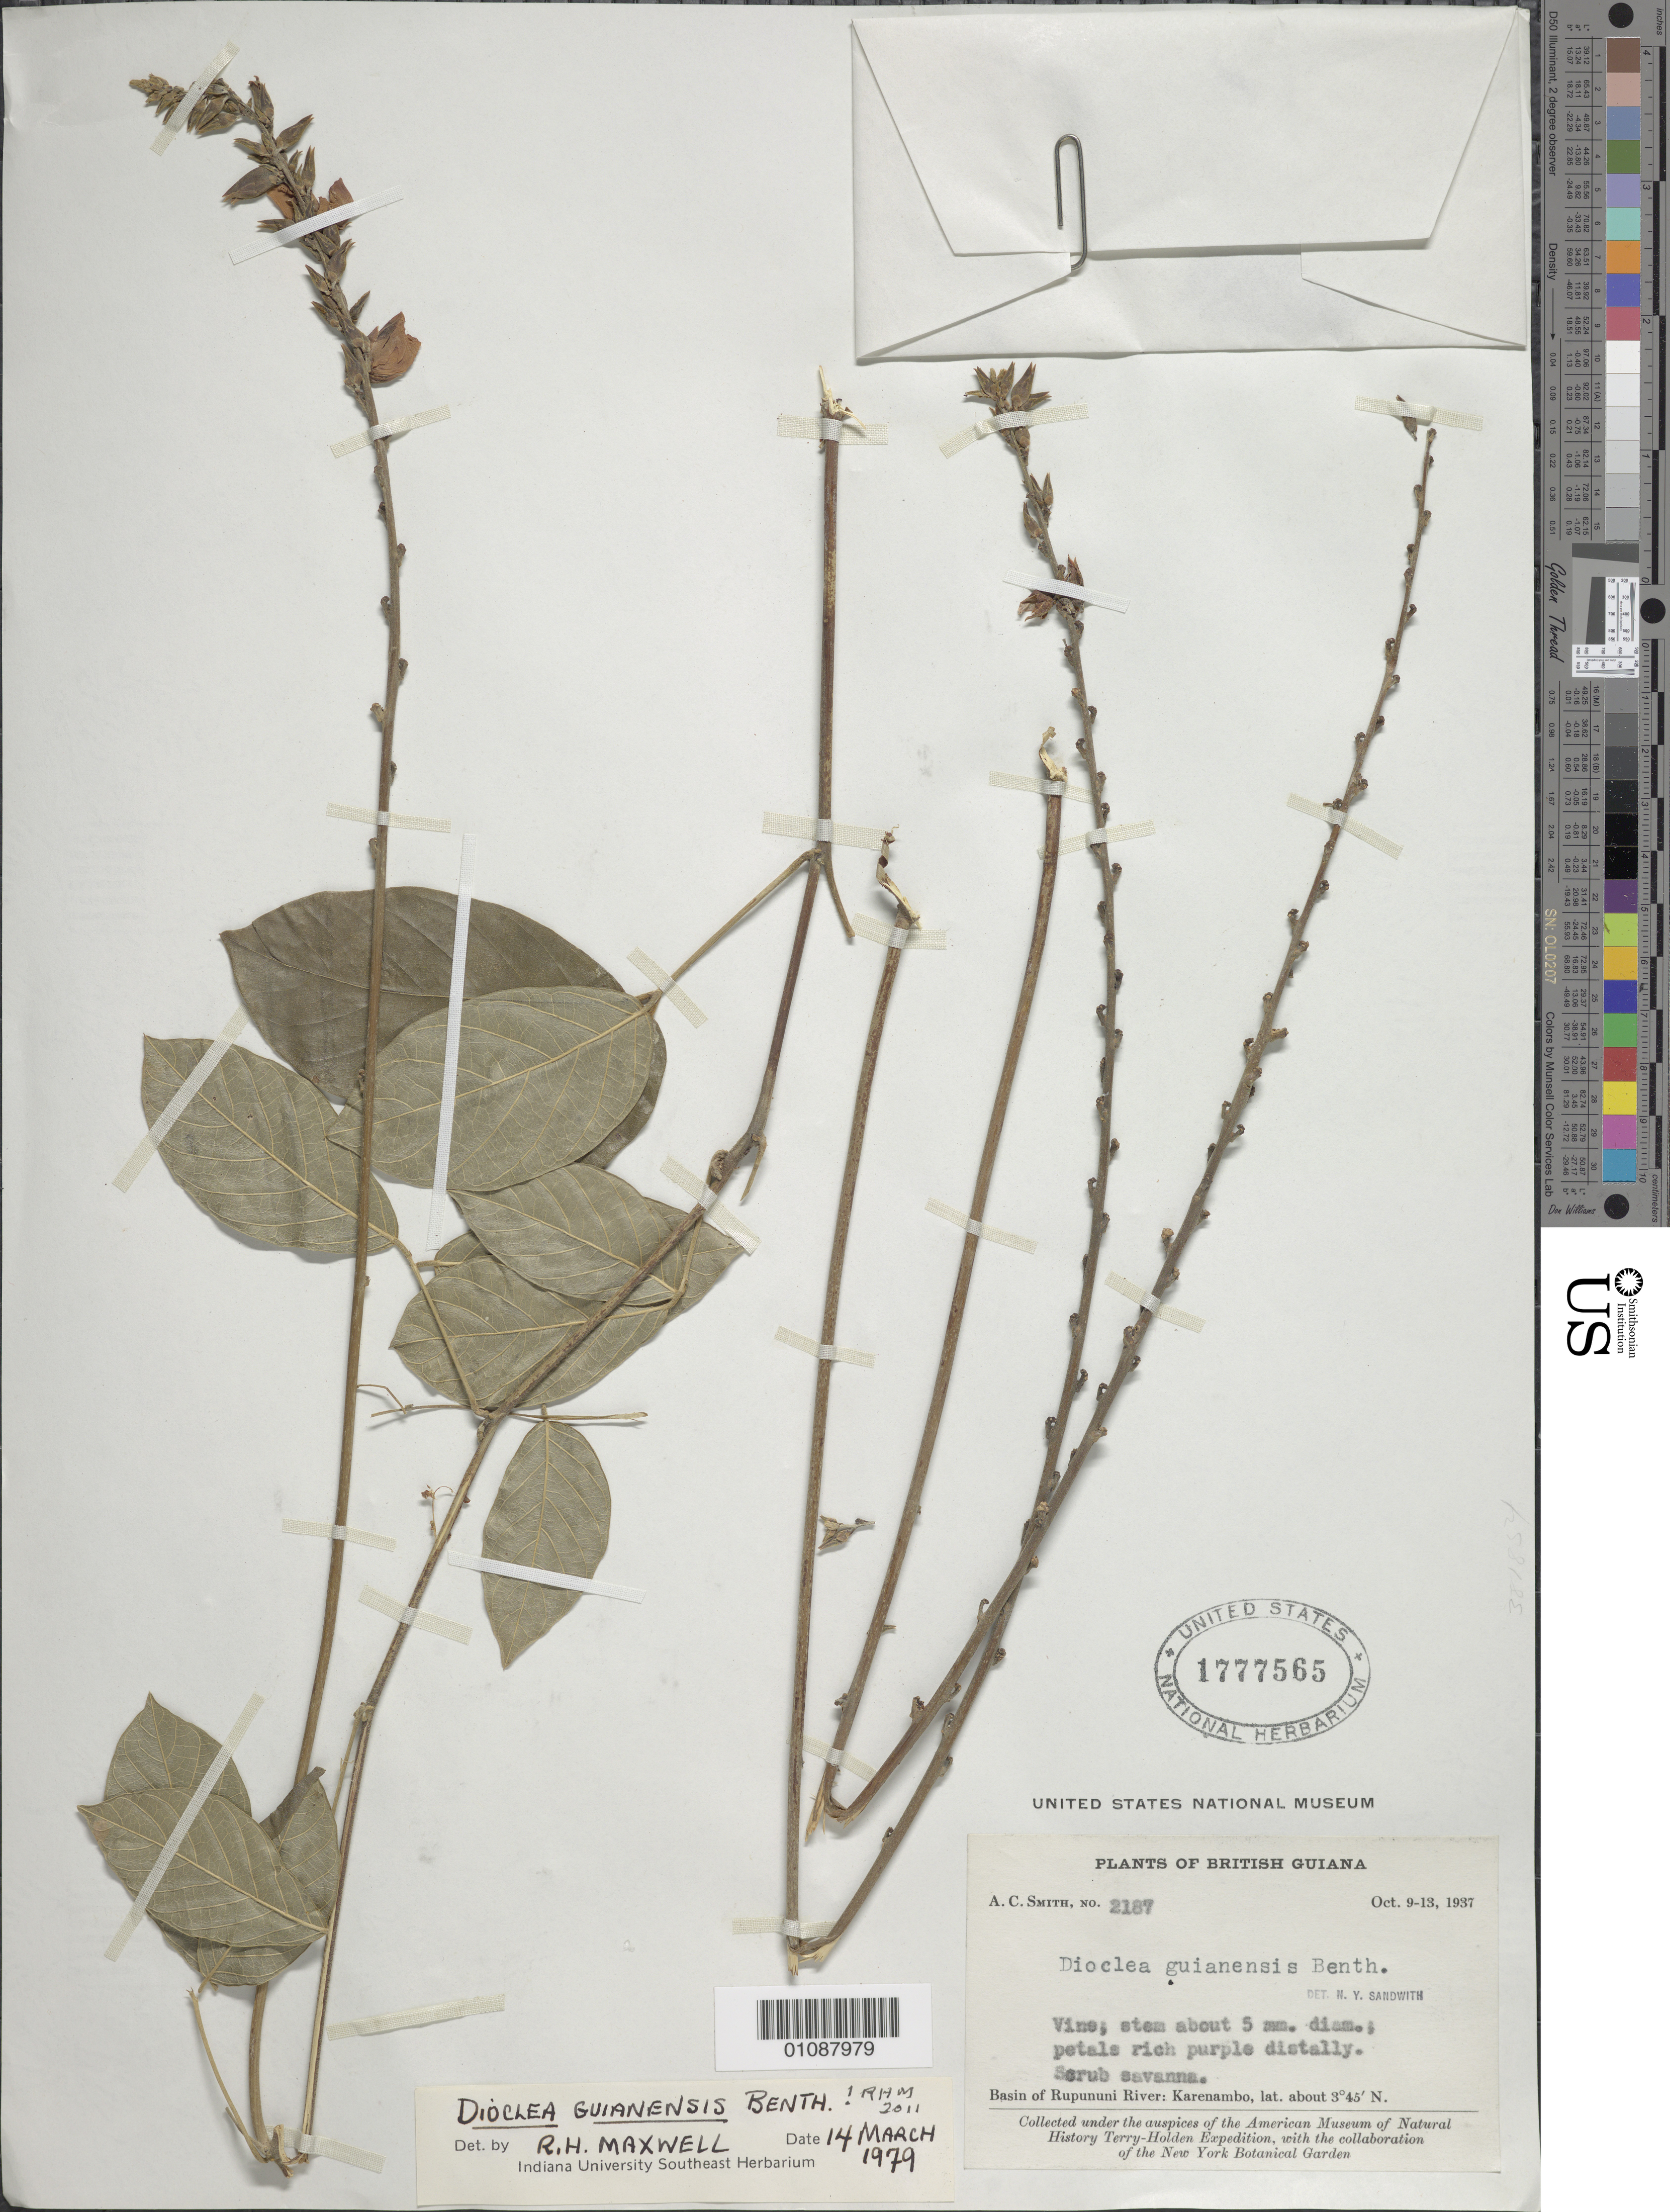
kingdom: Plantae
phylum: Tracheophyta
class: Magnoliopsida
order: Fabales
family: Fabaceae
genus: Dioclea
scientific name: Dioclea guianensis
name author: Benth.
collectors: A. C. Smith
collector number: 2187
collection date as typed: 9-Oct-37 to 13-Oct-37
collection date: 1937-10-09/1937-10-13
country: Guyana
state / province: U. Takutu-U. Essequibo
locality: Karanambo, Rupununi River basin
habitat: Scrub savanna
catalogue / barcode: US 1777565